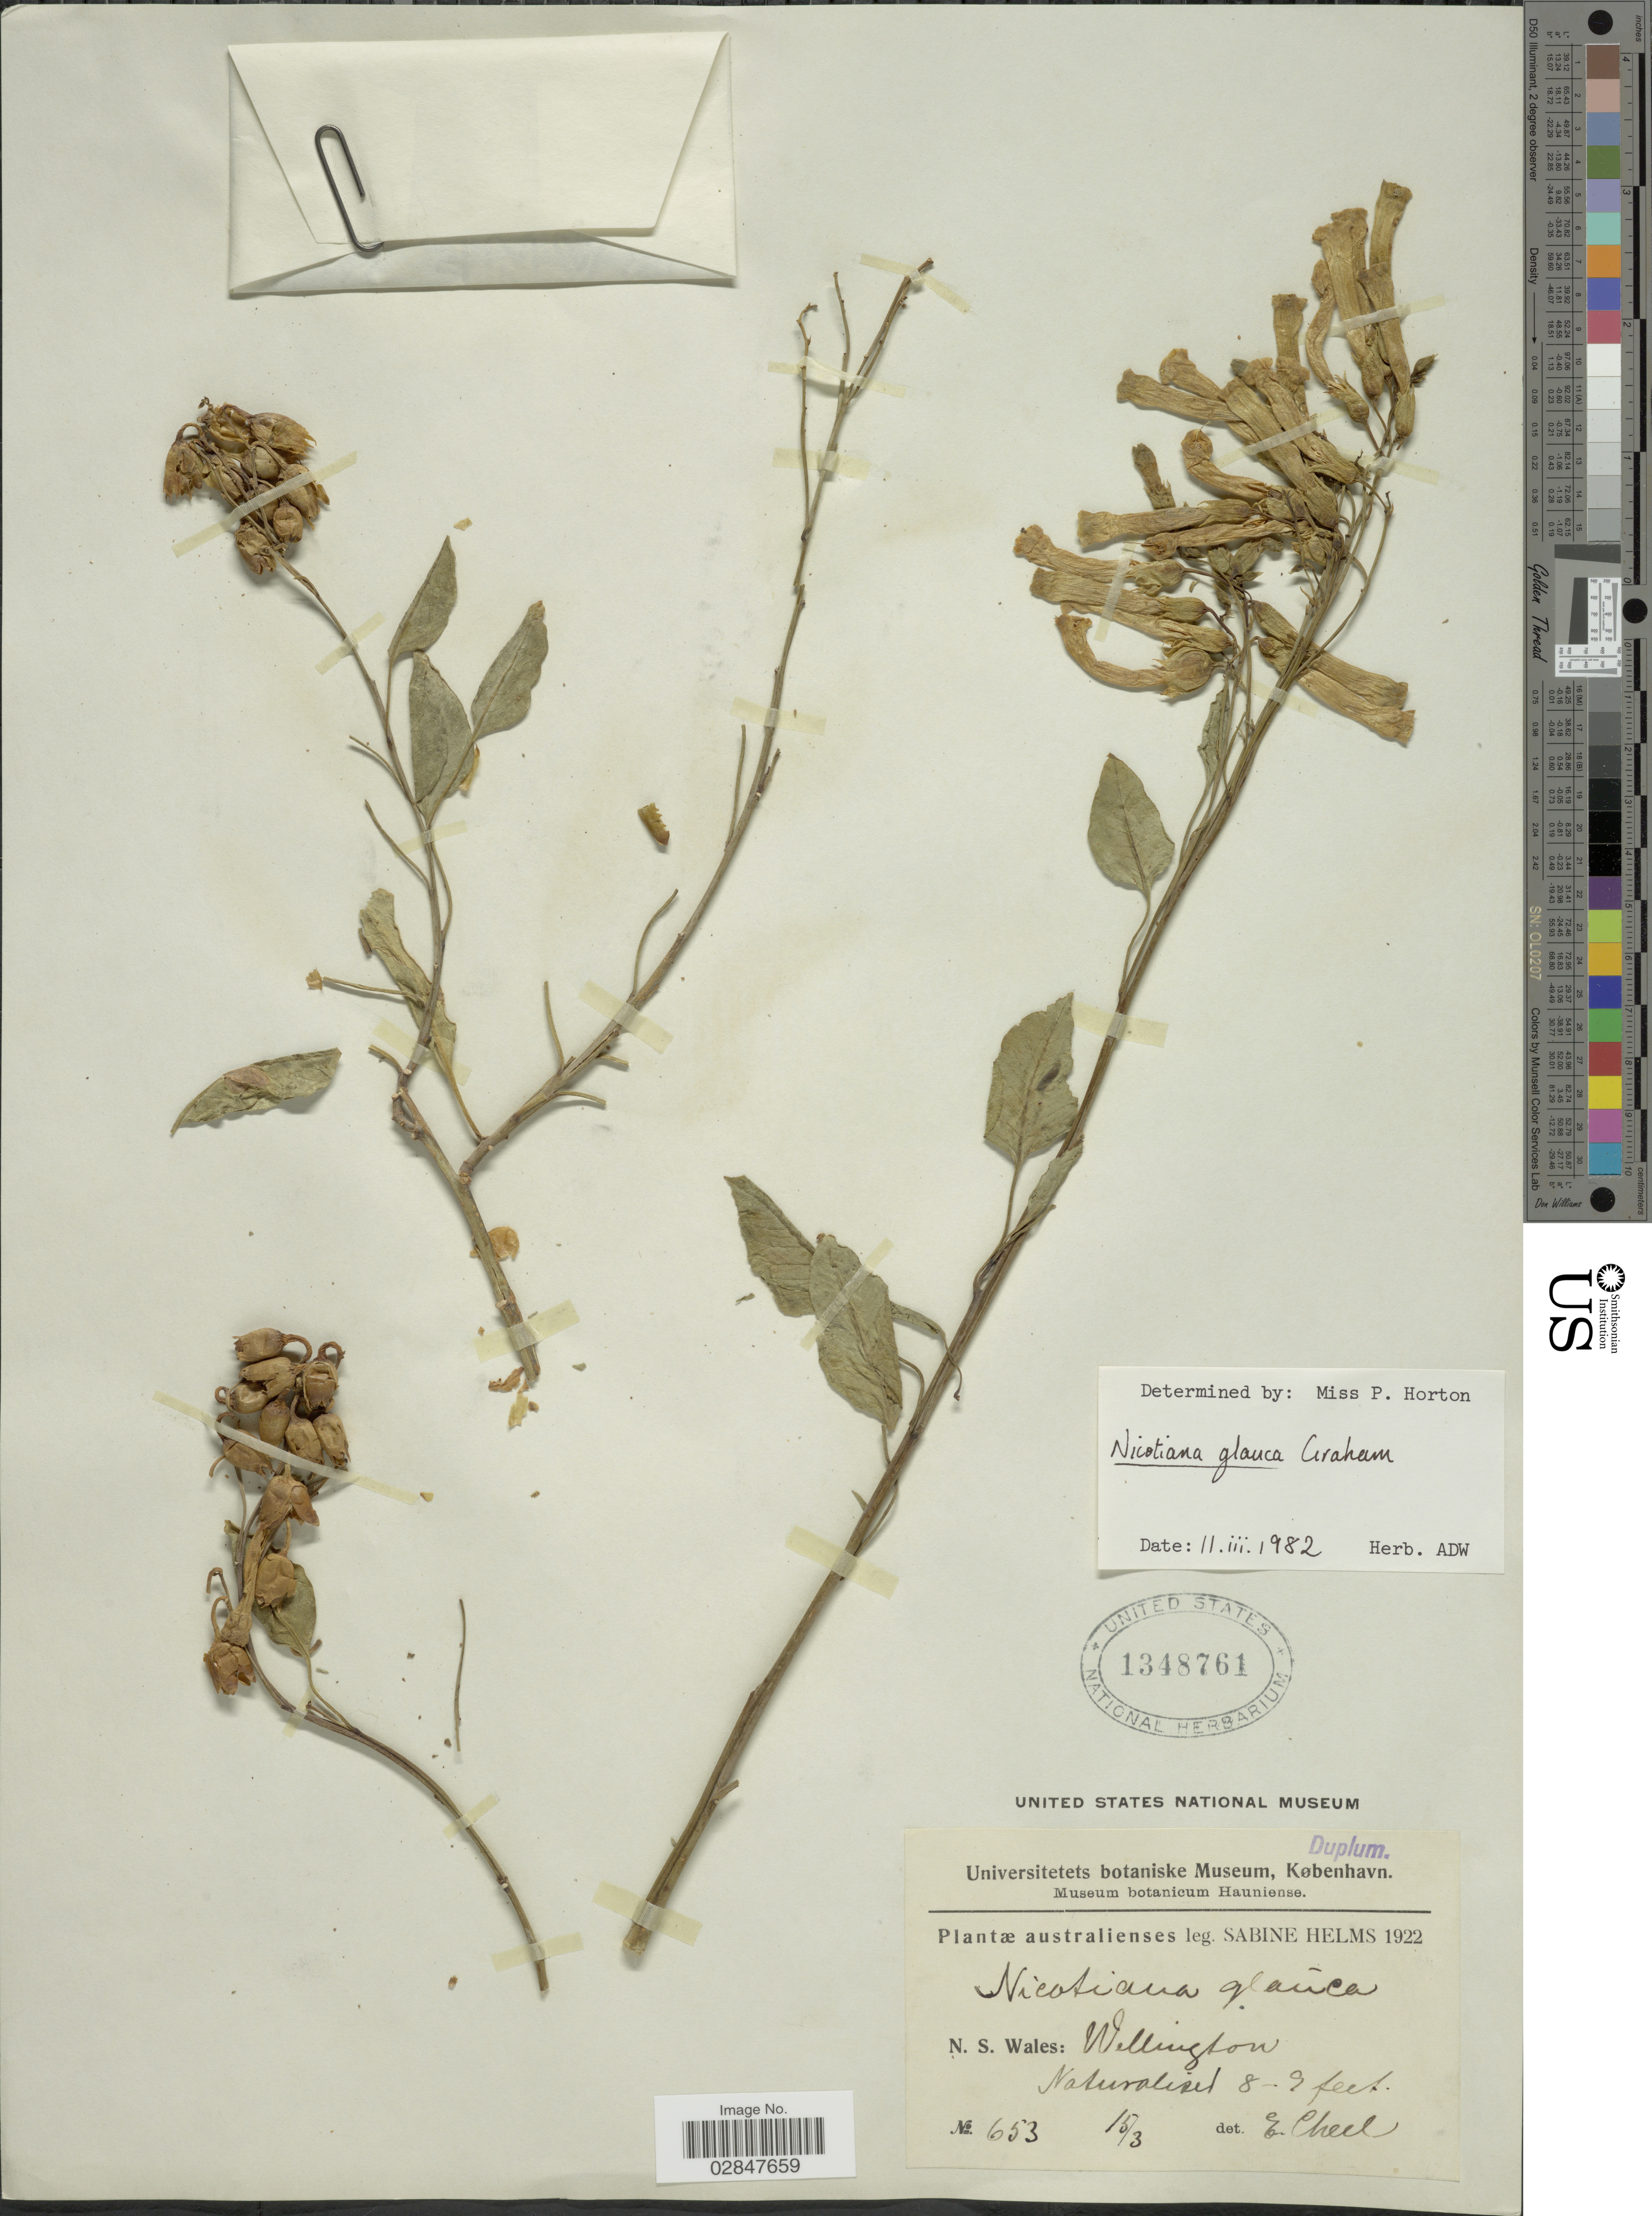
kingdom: Plantae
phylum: Tracheophyta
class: Magnoliopsida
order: Solanales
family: Solanaceae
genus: Nicotiana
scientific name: Nicotiana glauca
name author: Graham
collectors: S. Helms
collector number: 653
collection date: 1922-03-15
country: Australia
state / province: New South Wales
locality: N.S. Wales. Wellington.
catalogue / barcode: US 1348761